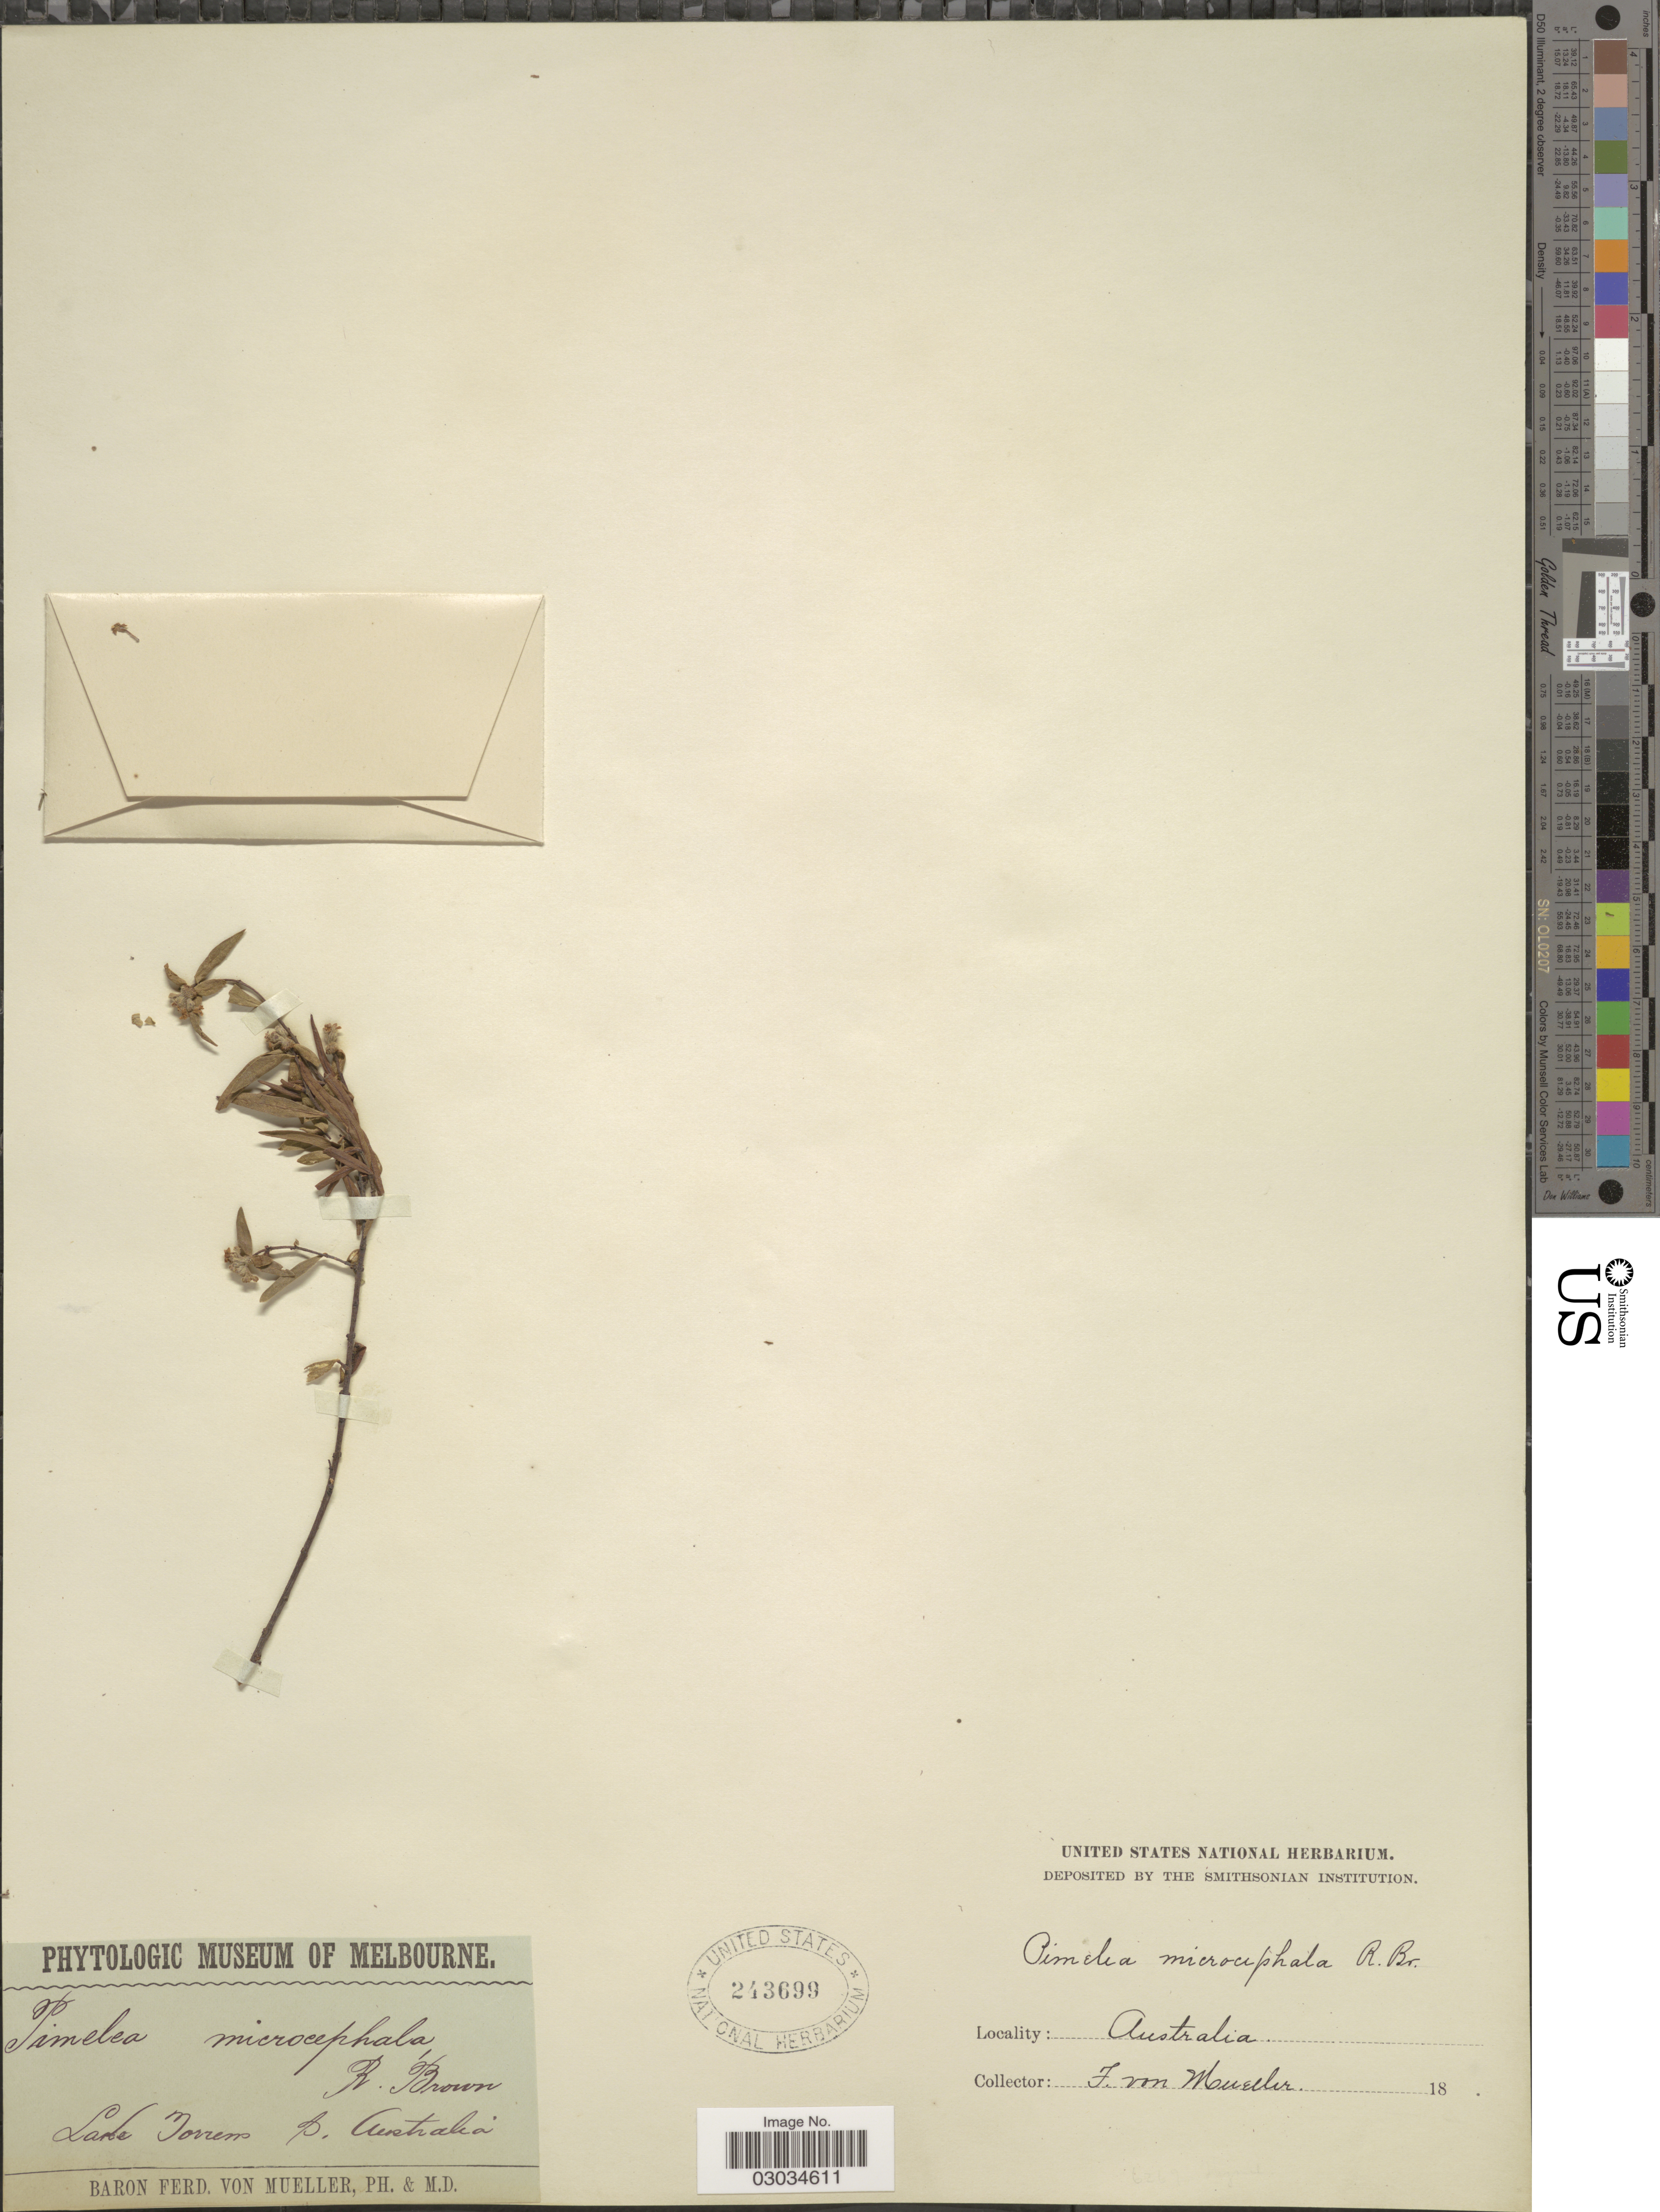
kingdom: Plantae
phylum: Tracheophyta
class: Magnoliopsida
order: Malvales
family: Thymelaeaceae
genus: Pimelea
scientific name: Pimelea microcephala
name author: R. Br.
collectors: F. von Mueller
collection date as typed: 18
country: Australia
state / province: South Australia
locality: Lake Torrens S. Australia.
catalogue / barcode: US 243699